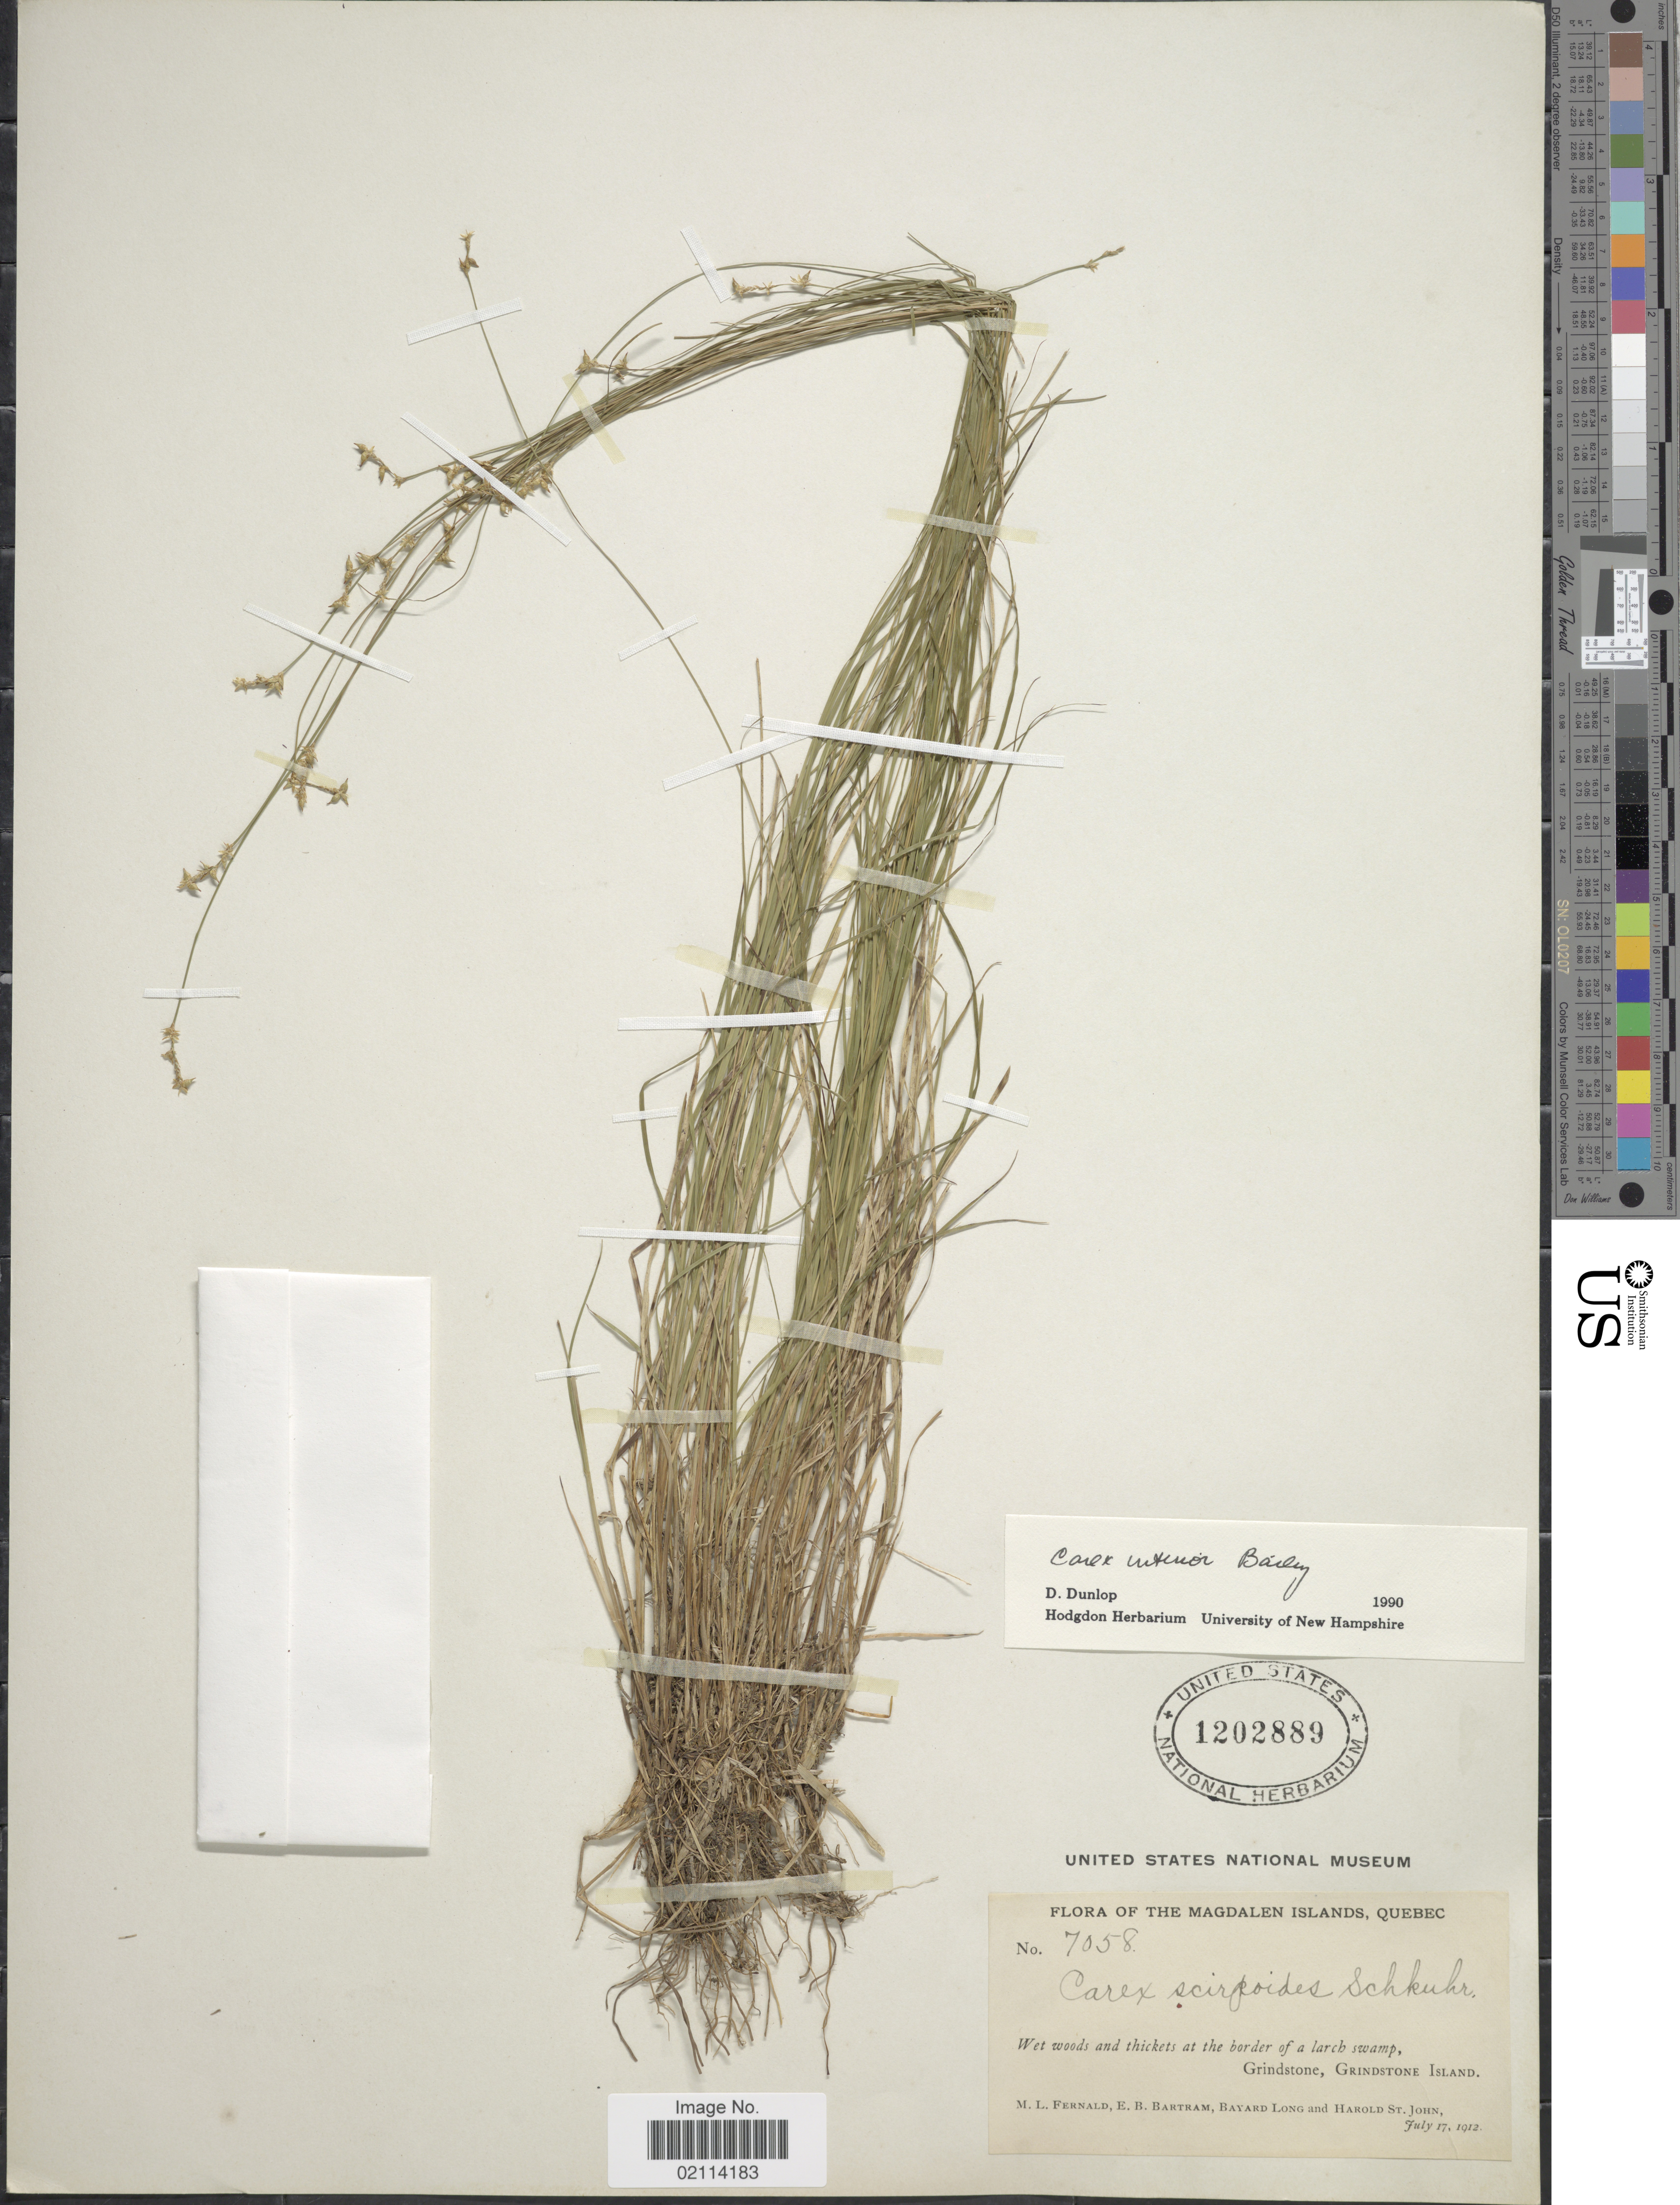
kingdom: Plantae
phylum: Tracheophyta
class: Liliopsida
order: Poales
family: Cyperaceae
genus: Carex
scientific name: Carex interior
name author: L.H. Bailey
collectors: M. L. Fernald, B. Long & H. St. John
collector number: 7058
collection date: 1912-07-17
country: Canada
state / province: Quebec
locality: The Magdalen Islands, wet woods and thickets at the border of a larch swamp, Grindstone, Grindstone Island.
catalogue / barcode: US 1202889